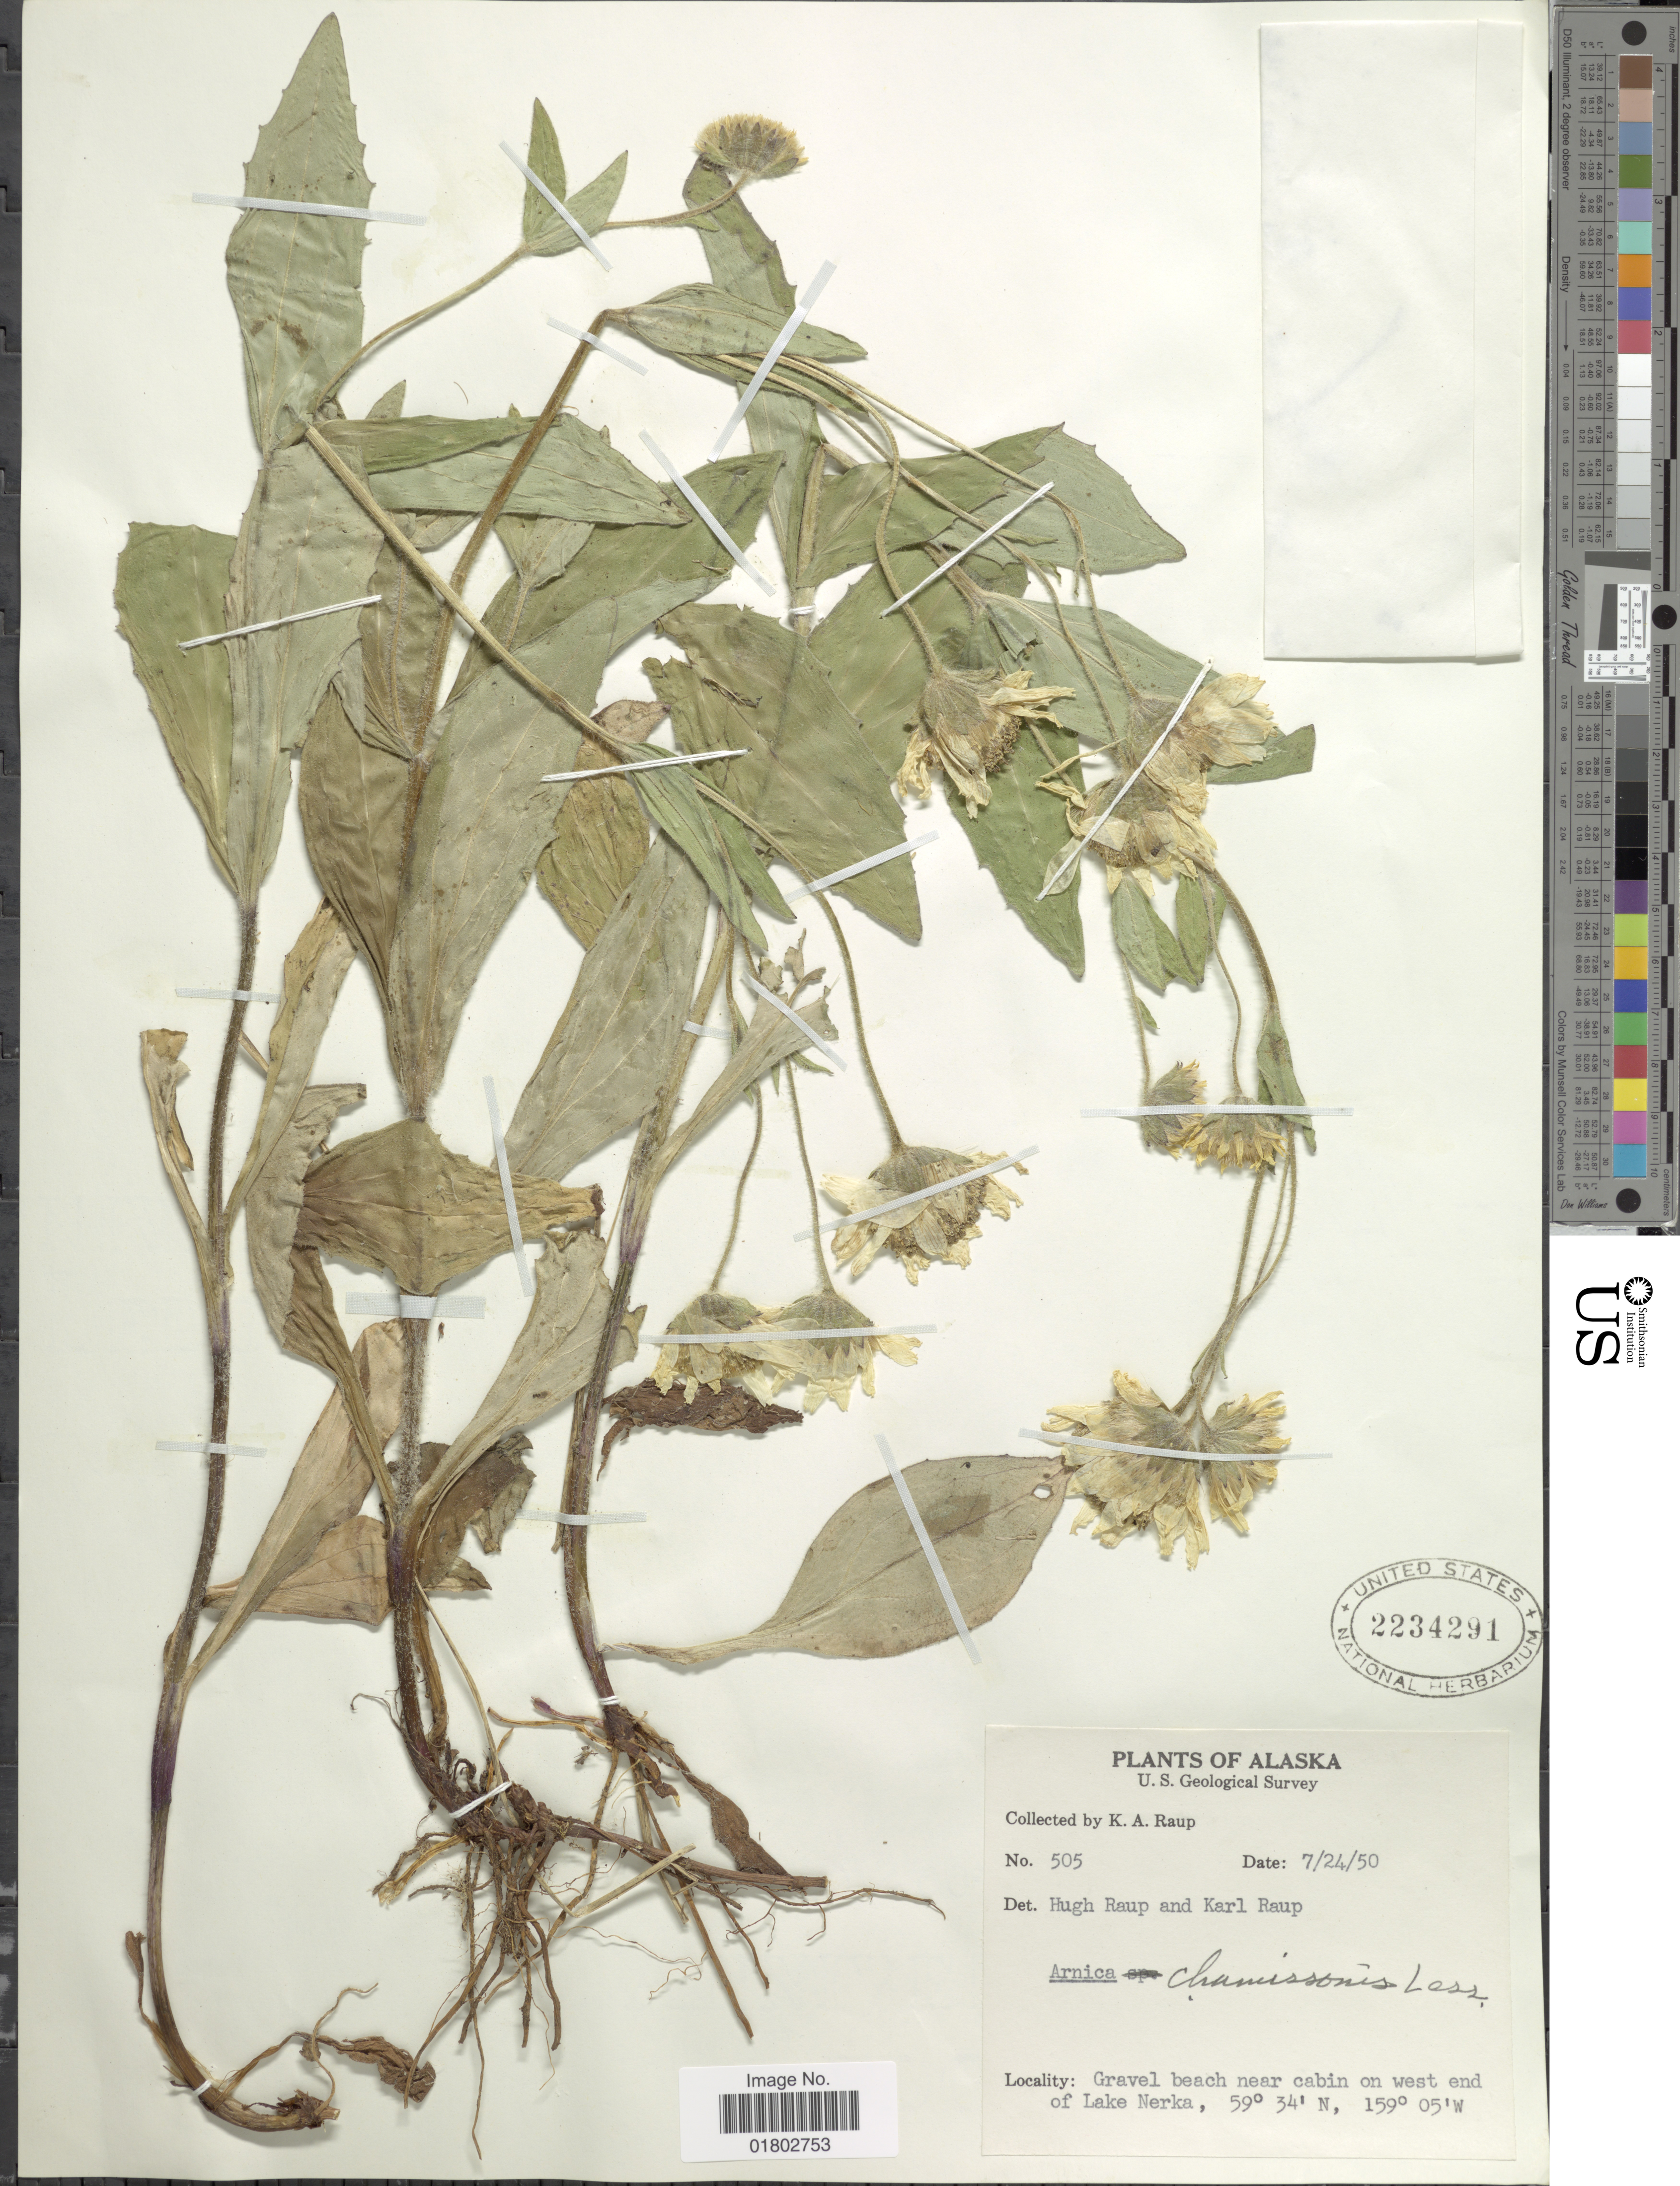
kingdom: Plantae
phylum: Tracheophyta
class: Magnoliopsida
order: Asterales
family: Asteraceae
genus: Arnica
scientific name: Arnica chamissonis subsp. genuina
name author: Maguire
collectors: K. Raup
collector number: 505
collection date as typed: Transcribed d/m/y: 24/7/50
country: United States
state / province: Alaska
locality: Gravel beach near cabin on west end of Lake Nerka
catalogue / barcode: US 2234291